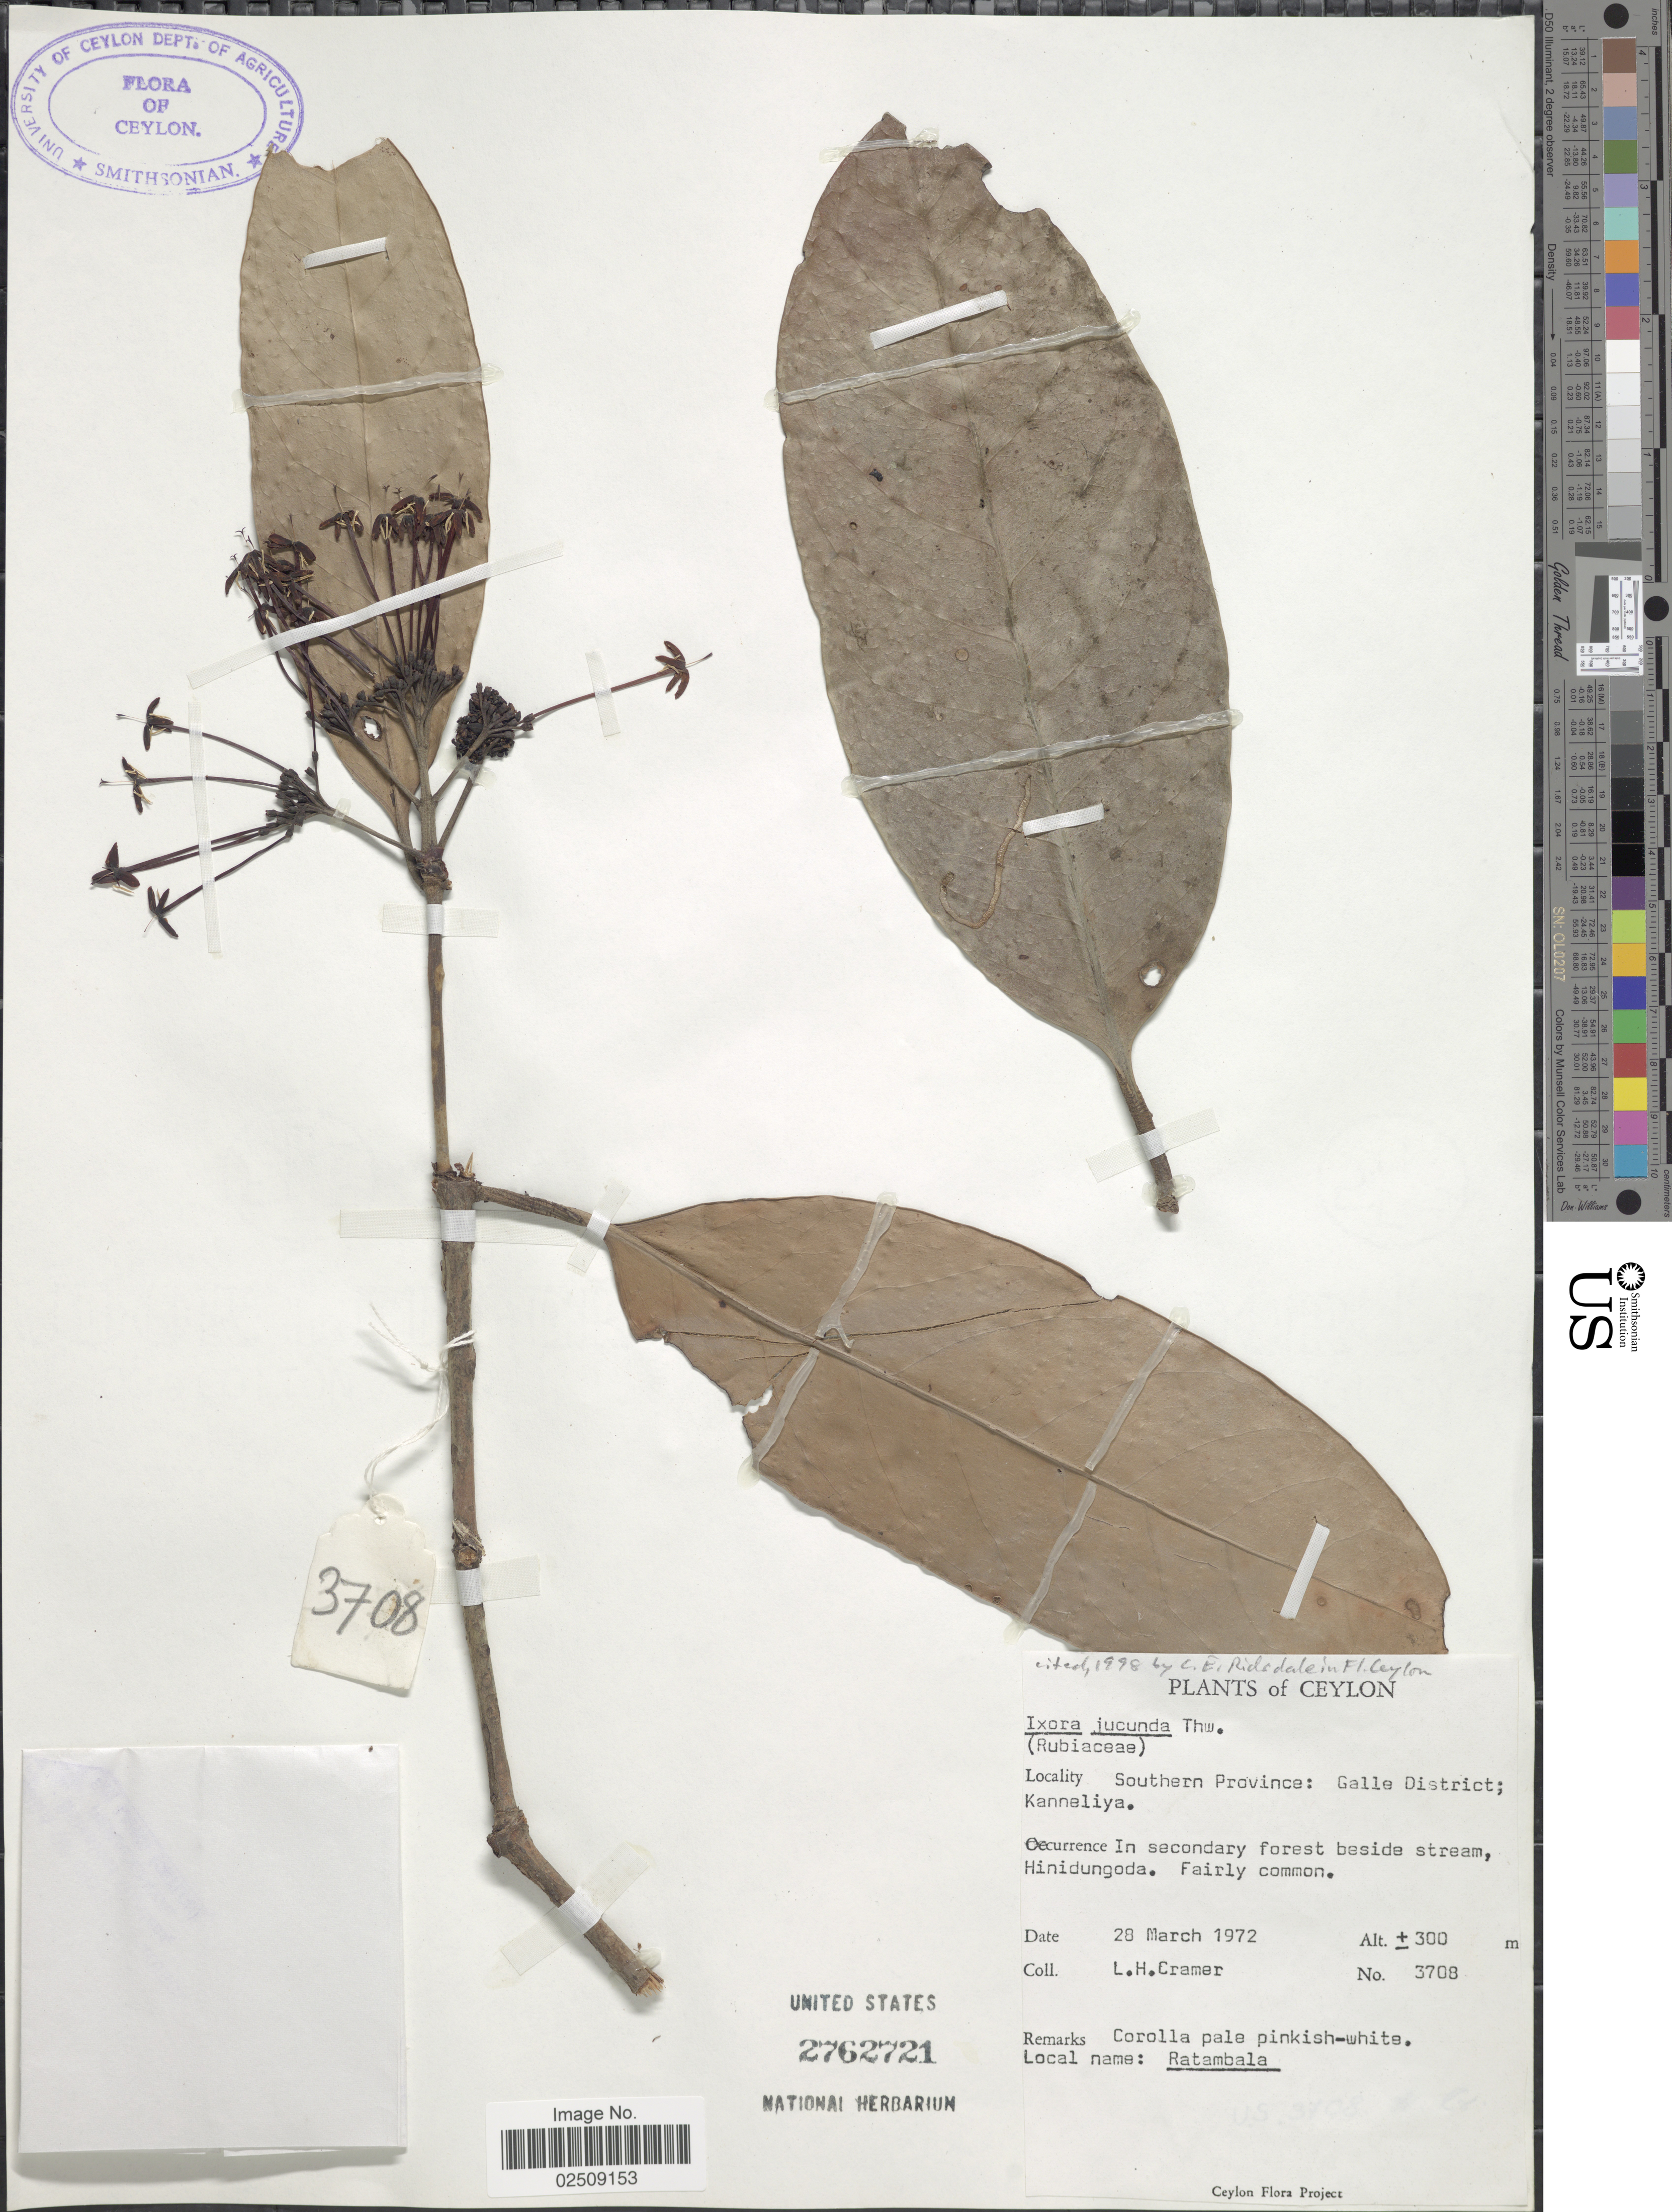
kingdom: Plantae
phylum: Tracheophyta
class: Magnoliopsida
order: Gentianales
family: Rubiaceae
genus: Ixora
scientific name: Ixora jucunda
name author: Thwaites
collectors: L. H. Cramer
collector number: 3708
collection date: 1972-03-28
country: Sri Lanka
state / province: Southern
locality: Ceylon. Southern Province: Galle District; Kanneliya, Hinidugoda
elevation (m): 300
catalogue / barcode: US 2762721